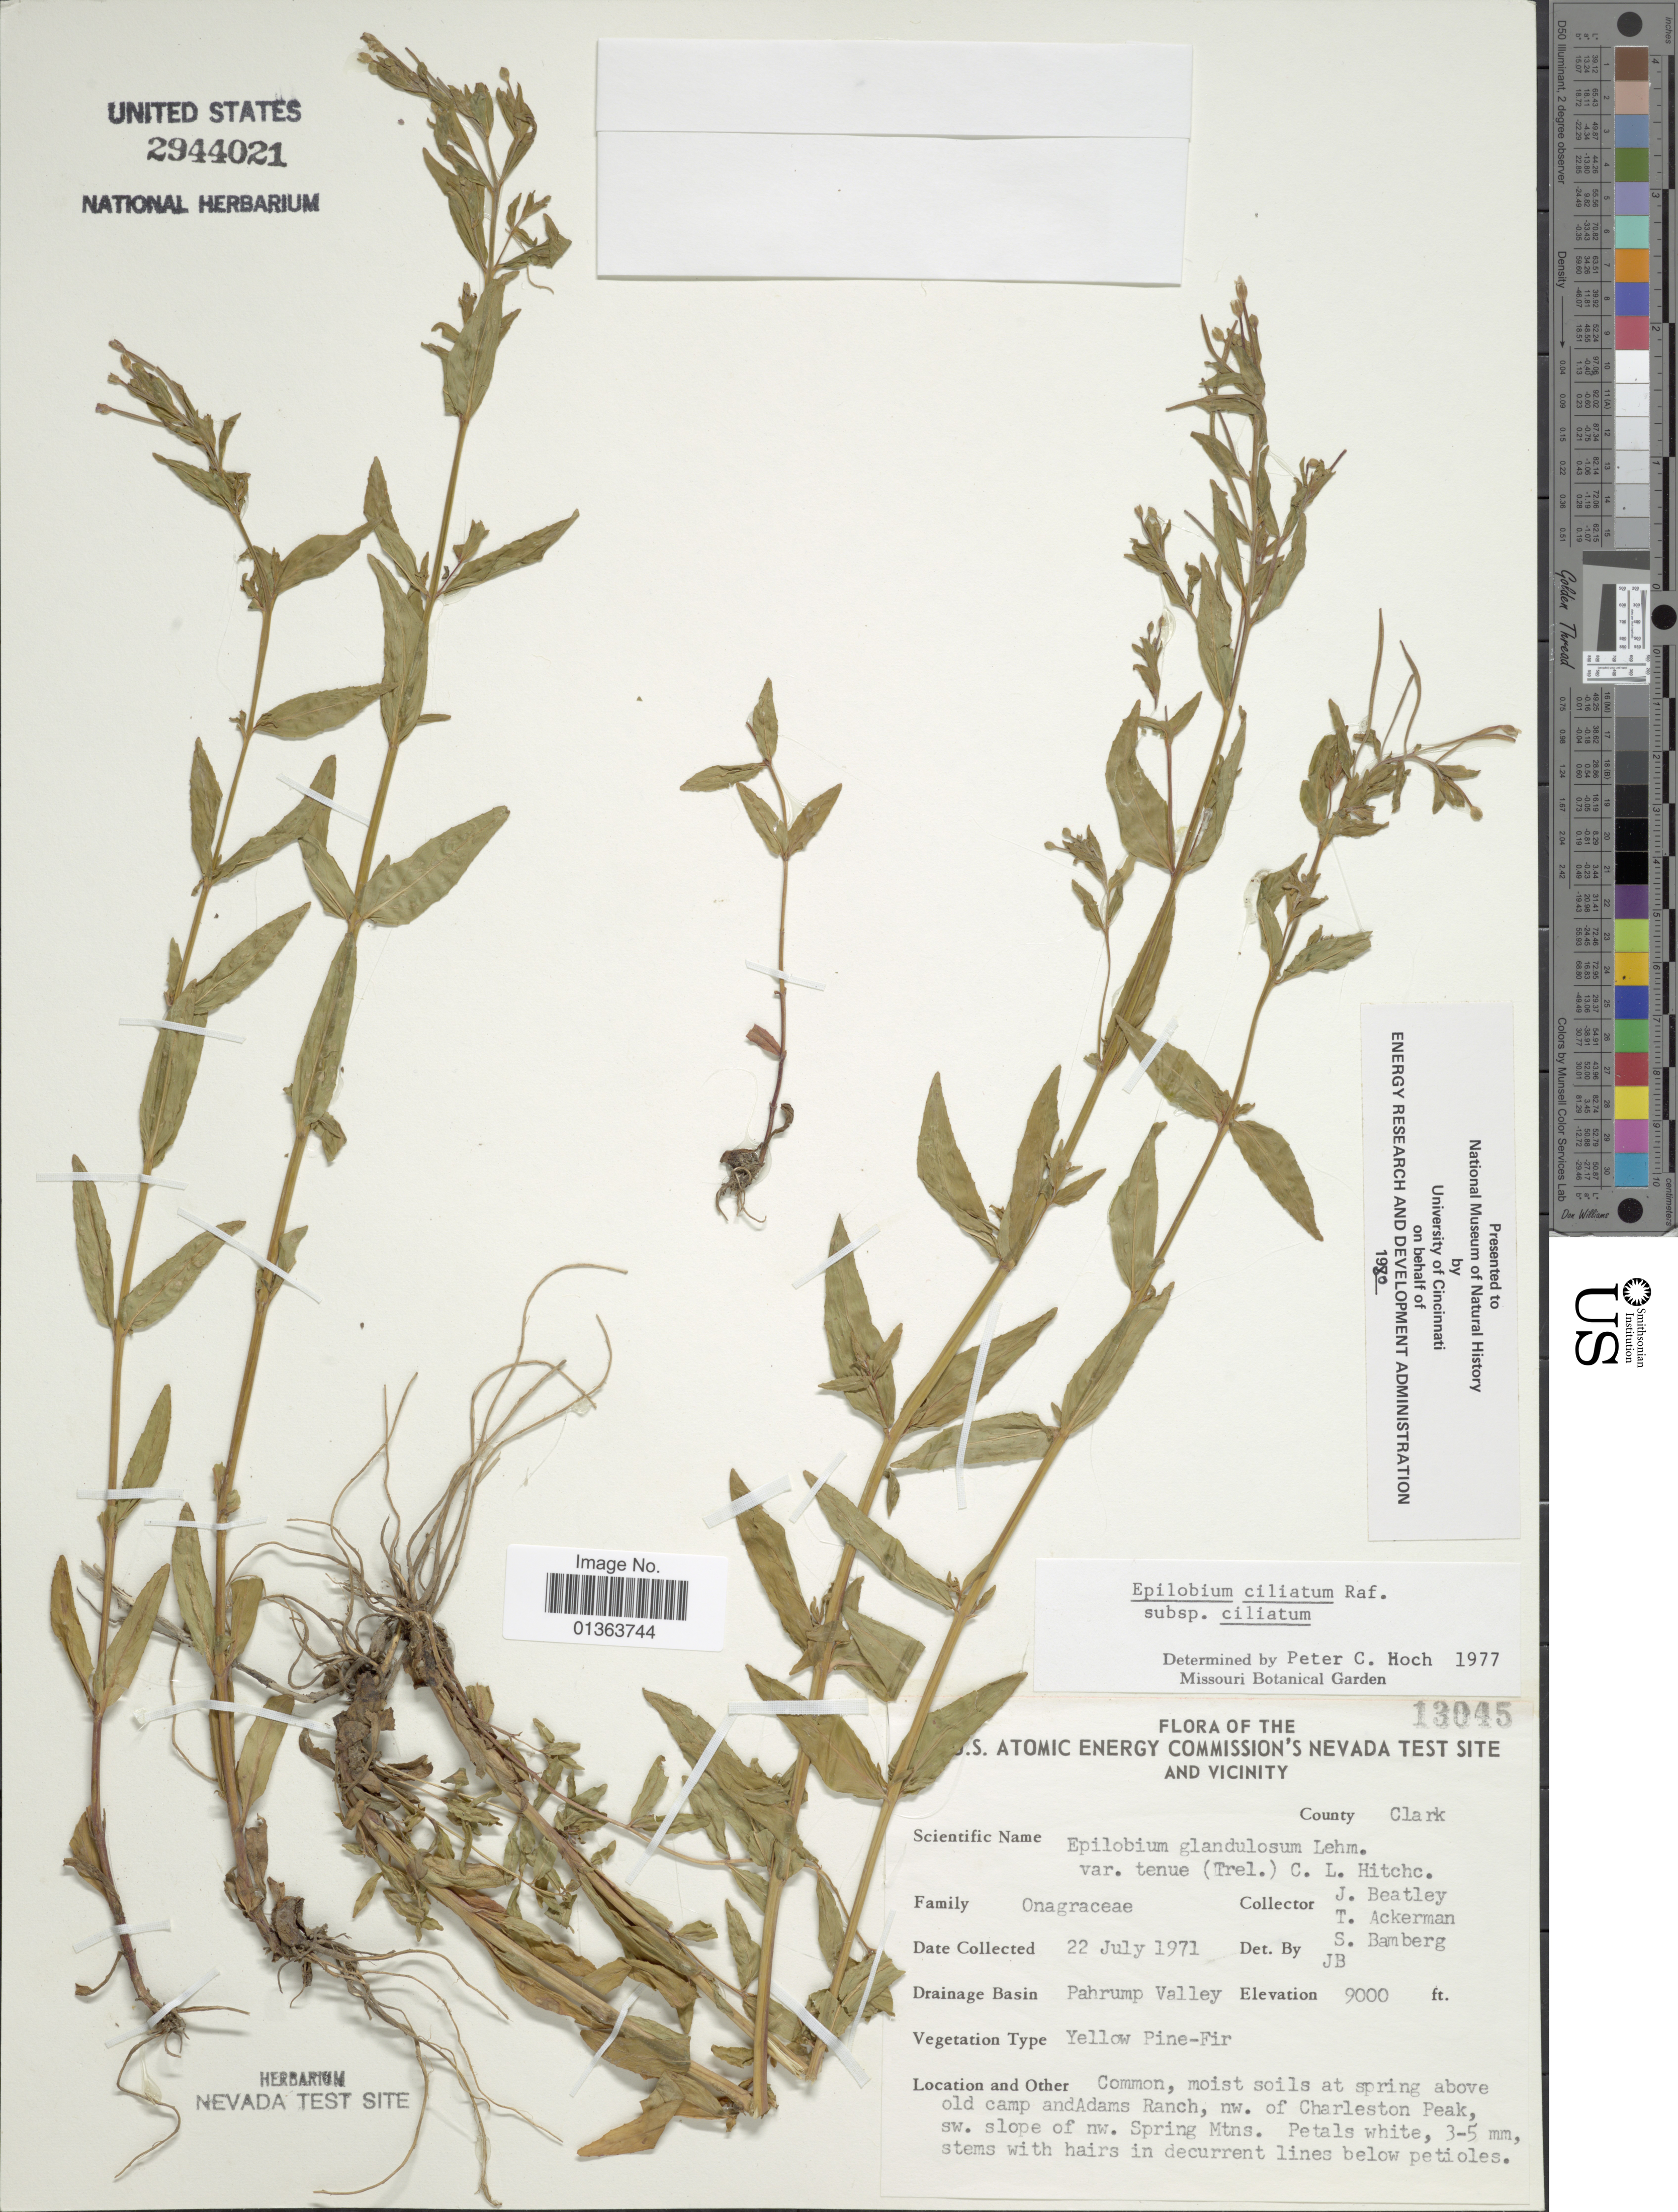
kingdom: Plantae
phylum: Tracheophyta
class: Magnoliopsida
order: Myrtales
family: Onagraceae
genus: Epilobium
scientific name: Epilobium ciliatum subsp. ciliatum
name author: Raf.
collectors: J. C. Beatley, T. Ackerman & S. Bamberg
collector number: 13045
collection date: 1971-07-22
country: United States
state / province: Nevada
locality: U.S. Atomic Energy Commission's Nevada Test Site and Vicinity. Drainage Basin Pahrump Valley. Common, moist soils at spring above old camp and Adams Ranch, nw. of Charleston Peak, sw. slope of nw. Spring Mtns.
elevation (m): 2743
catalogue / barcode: US 2944021